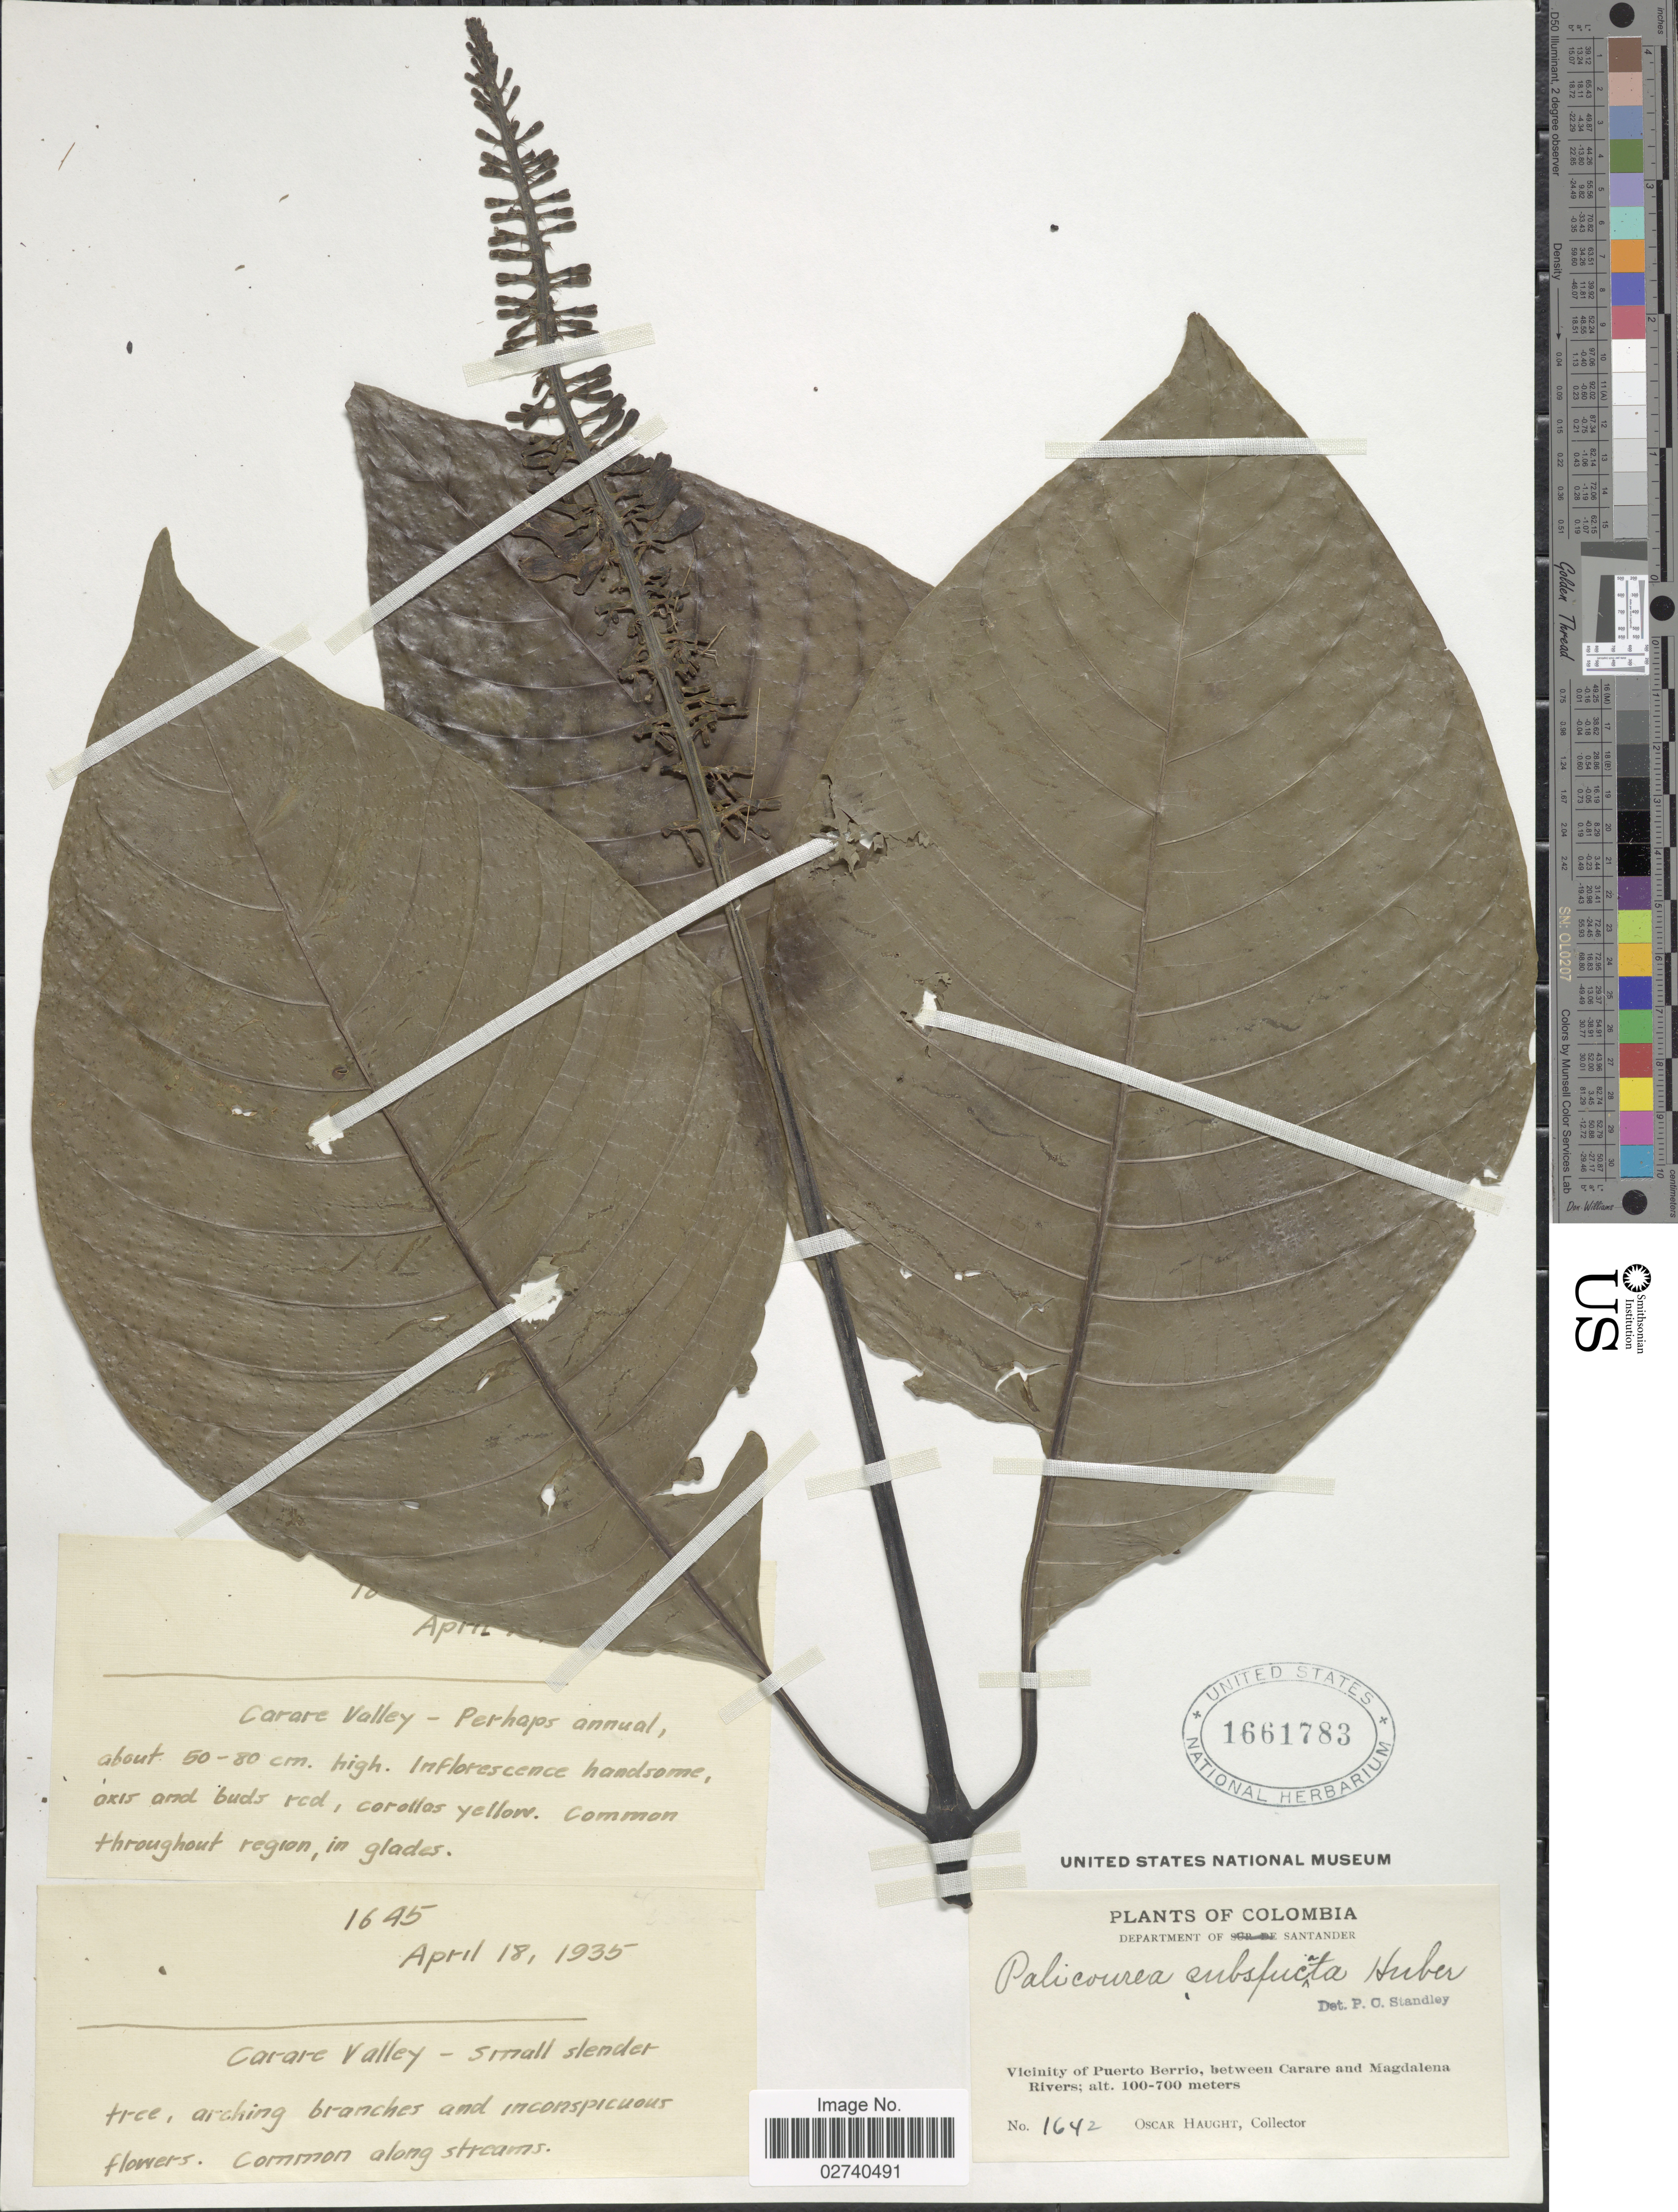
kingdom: Plantae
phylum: Tracheophyta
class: Magnoliopsida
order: Gentianales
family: Rubiaceae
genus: Palicourea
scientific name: Palicourea subspicata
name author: Huber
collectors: O. L. Haught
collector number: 1642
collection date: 1935-04-18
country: Colombia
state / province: Santander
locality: Vicinity of Puerto Berrio, between Carare and Magdalena Rivers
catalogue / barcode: US 1661783